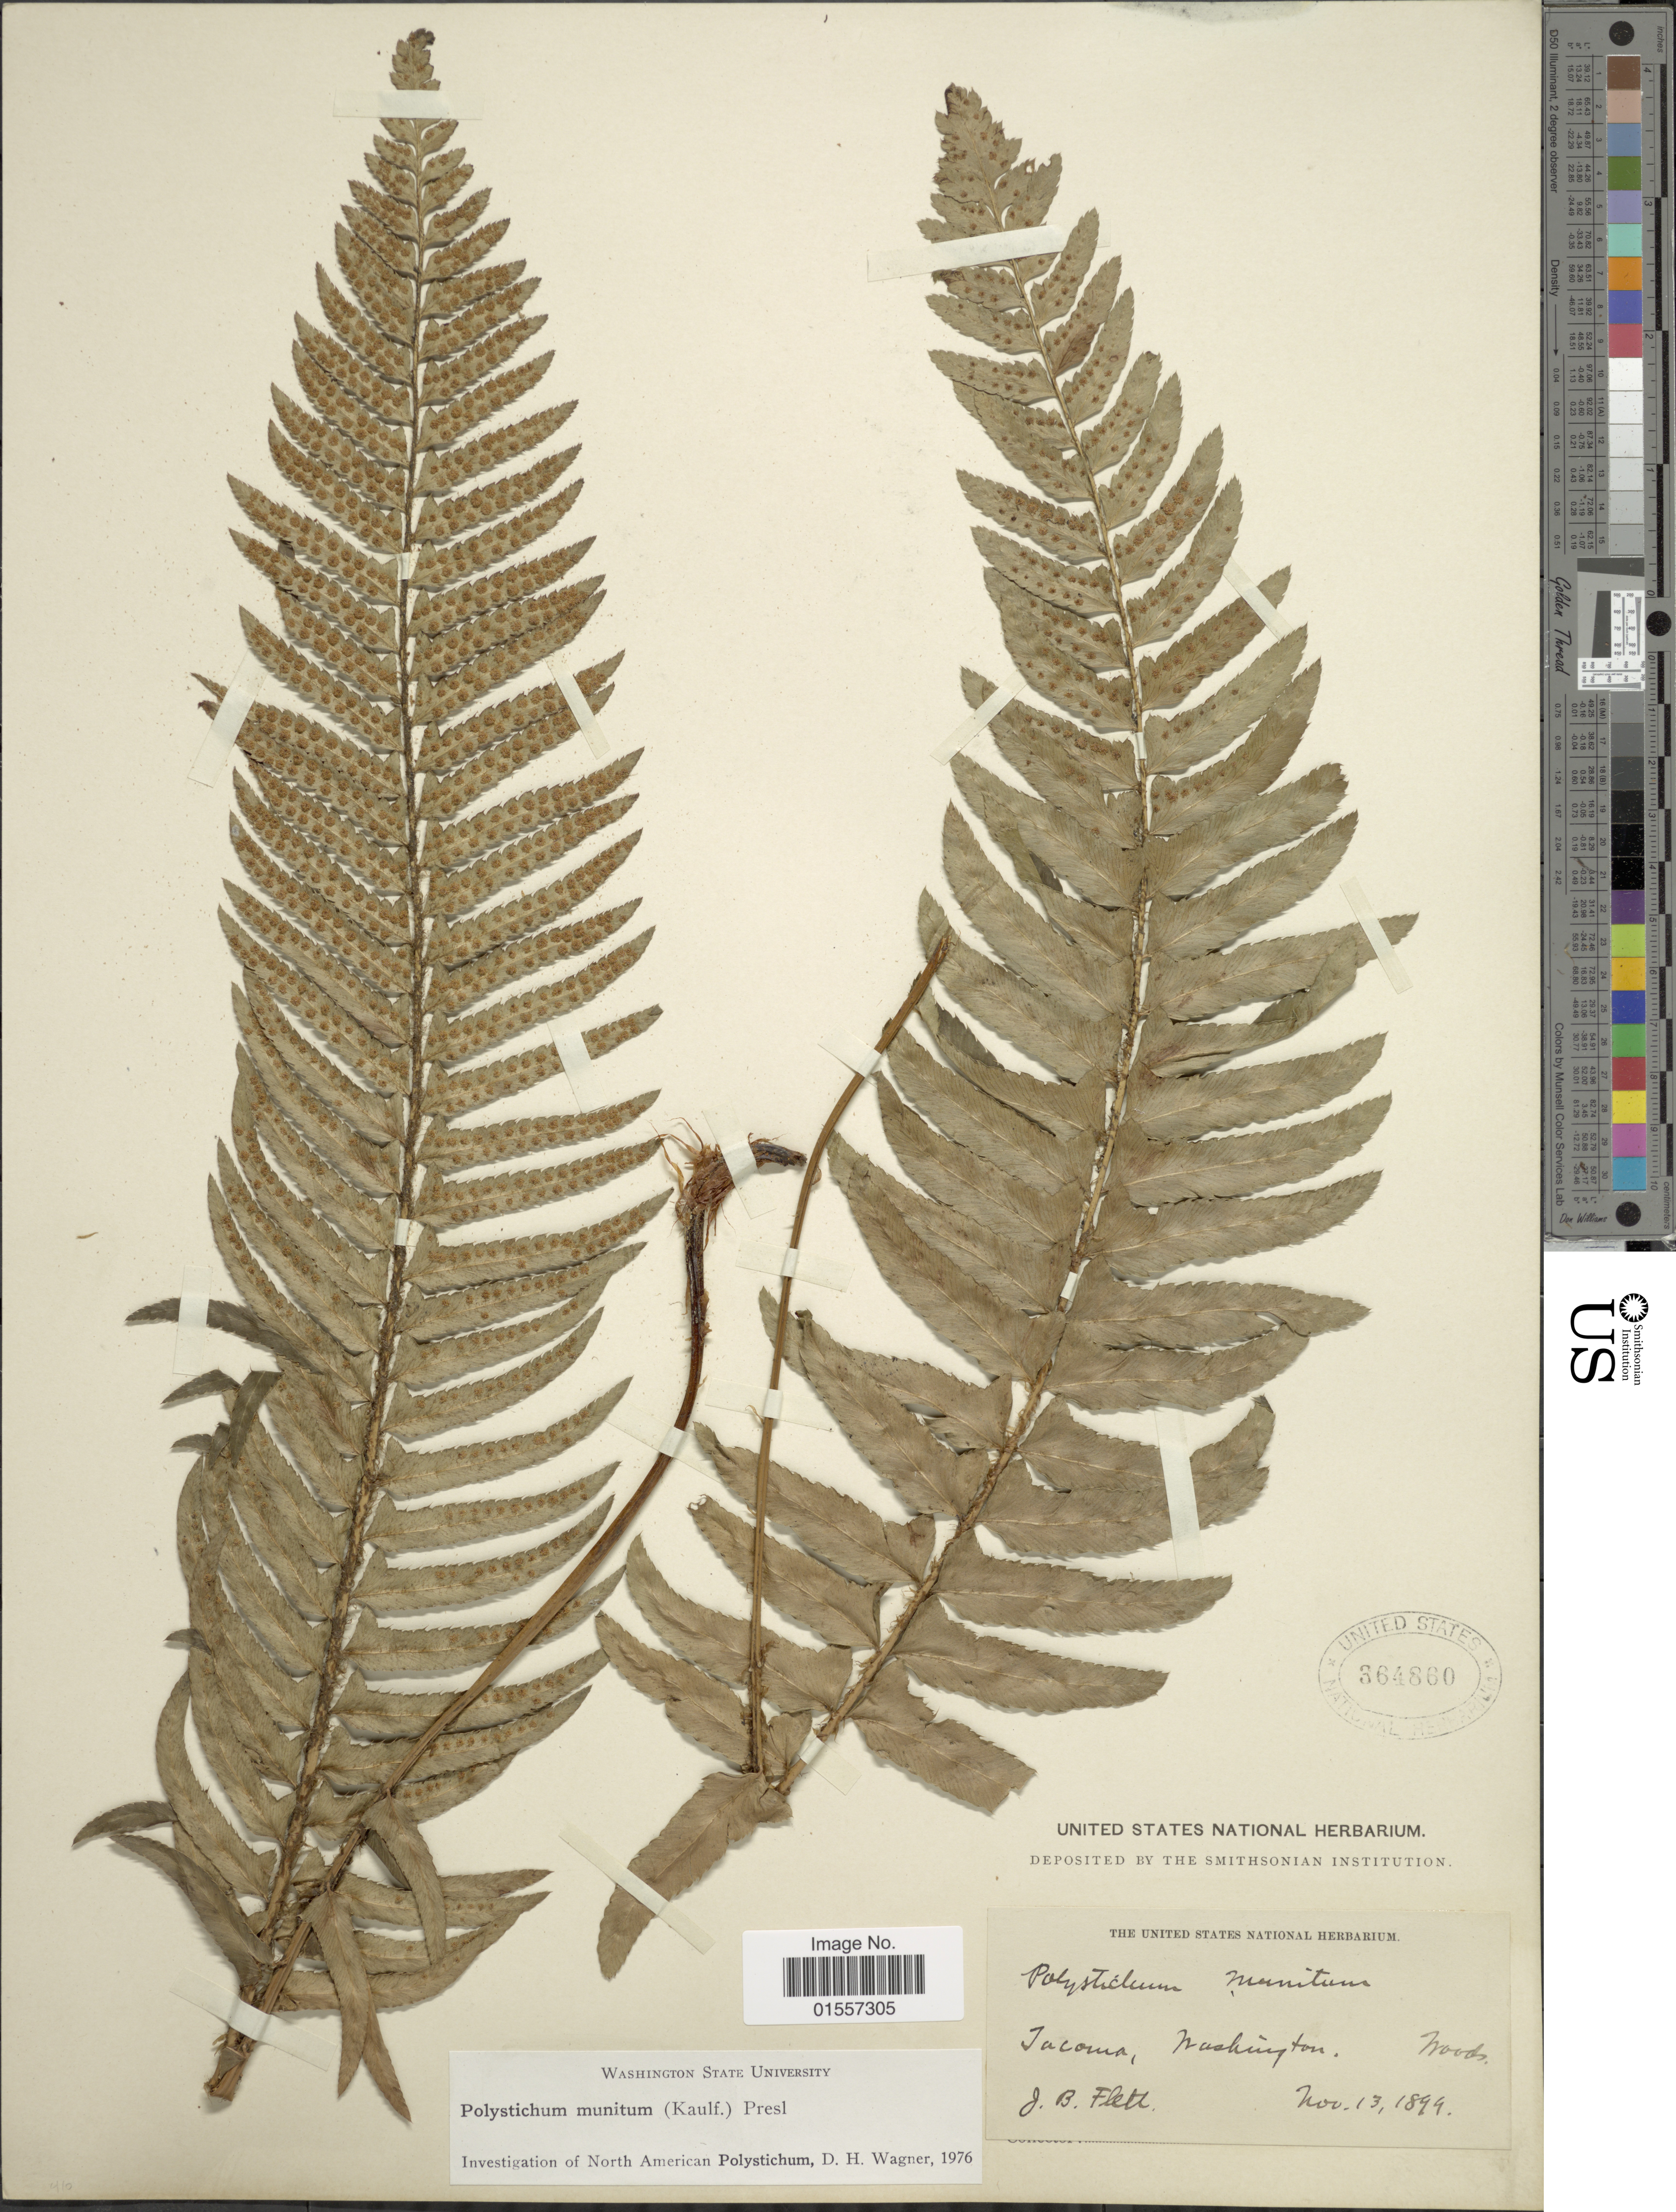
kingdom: Plantae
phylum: Tracheophyta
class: Polypodiopsida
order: Polypodiales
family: Dryopteridaceae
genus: Polystichum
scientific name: Polystichum munitum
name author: (Kaulf.) C. Presl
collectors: J. Flett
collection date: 1899-11-13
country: United States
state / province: Washington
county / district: Pierce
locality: Tacoma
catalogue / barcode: US 364860